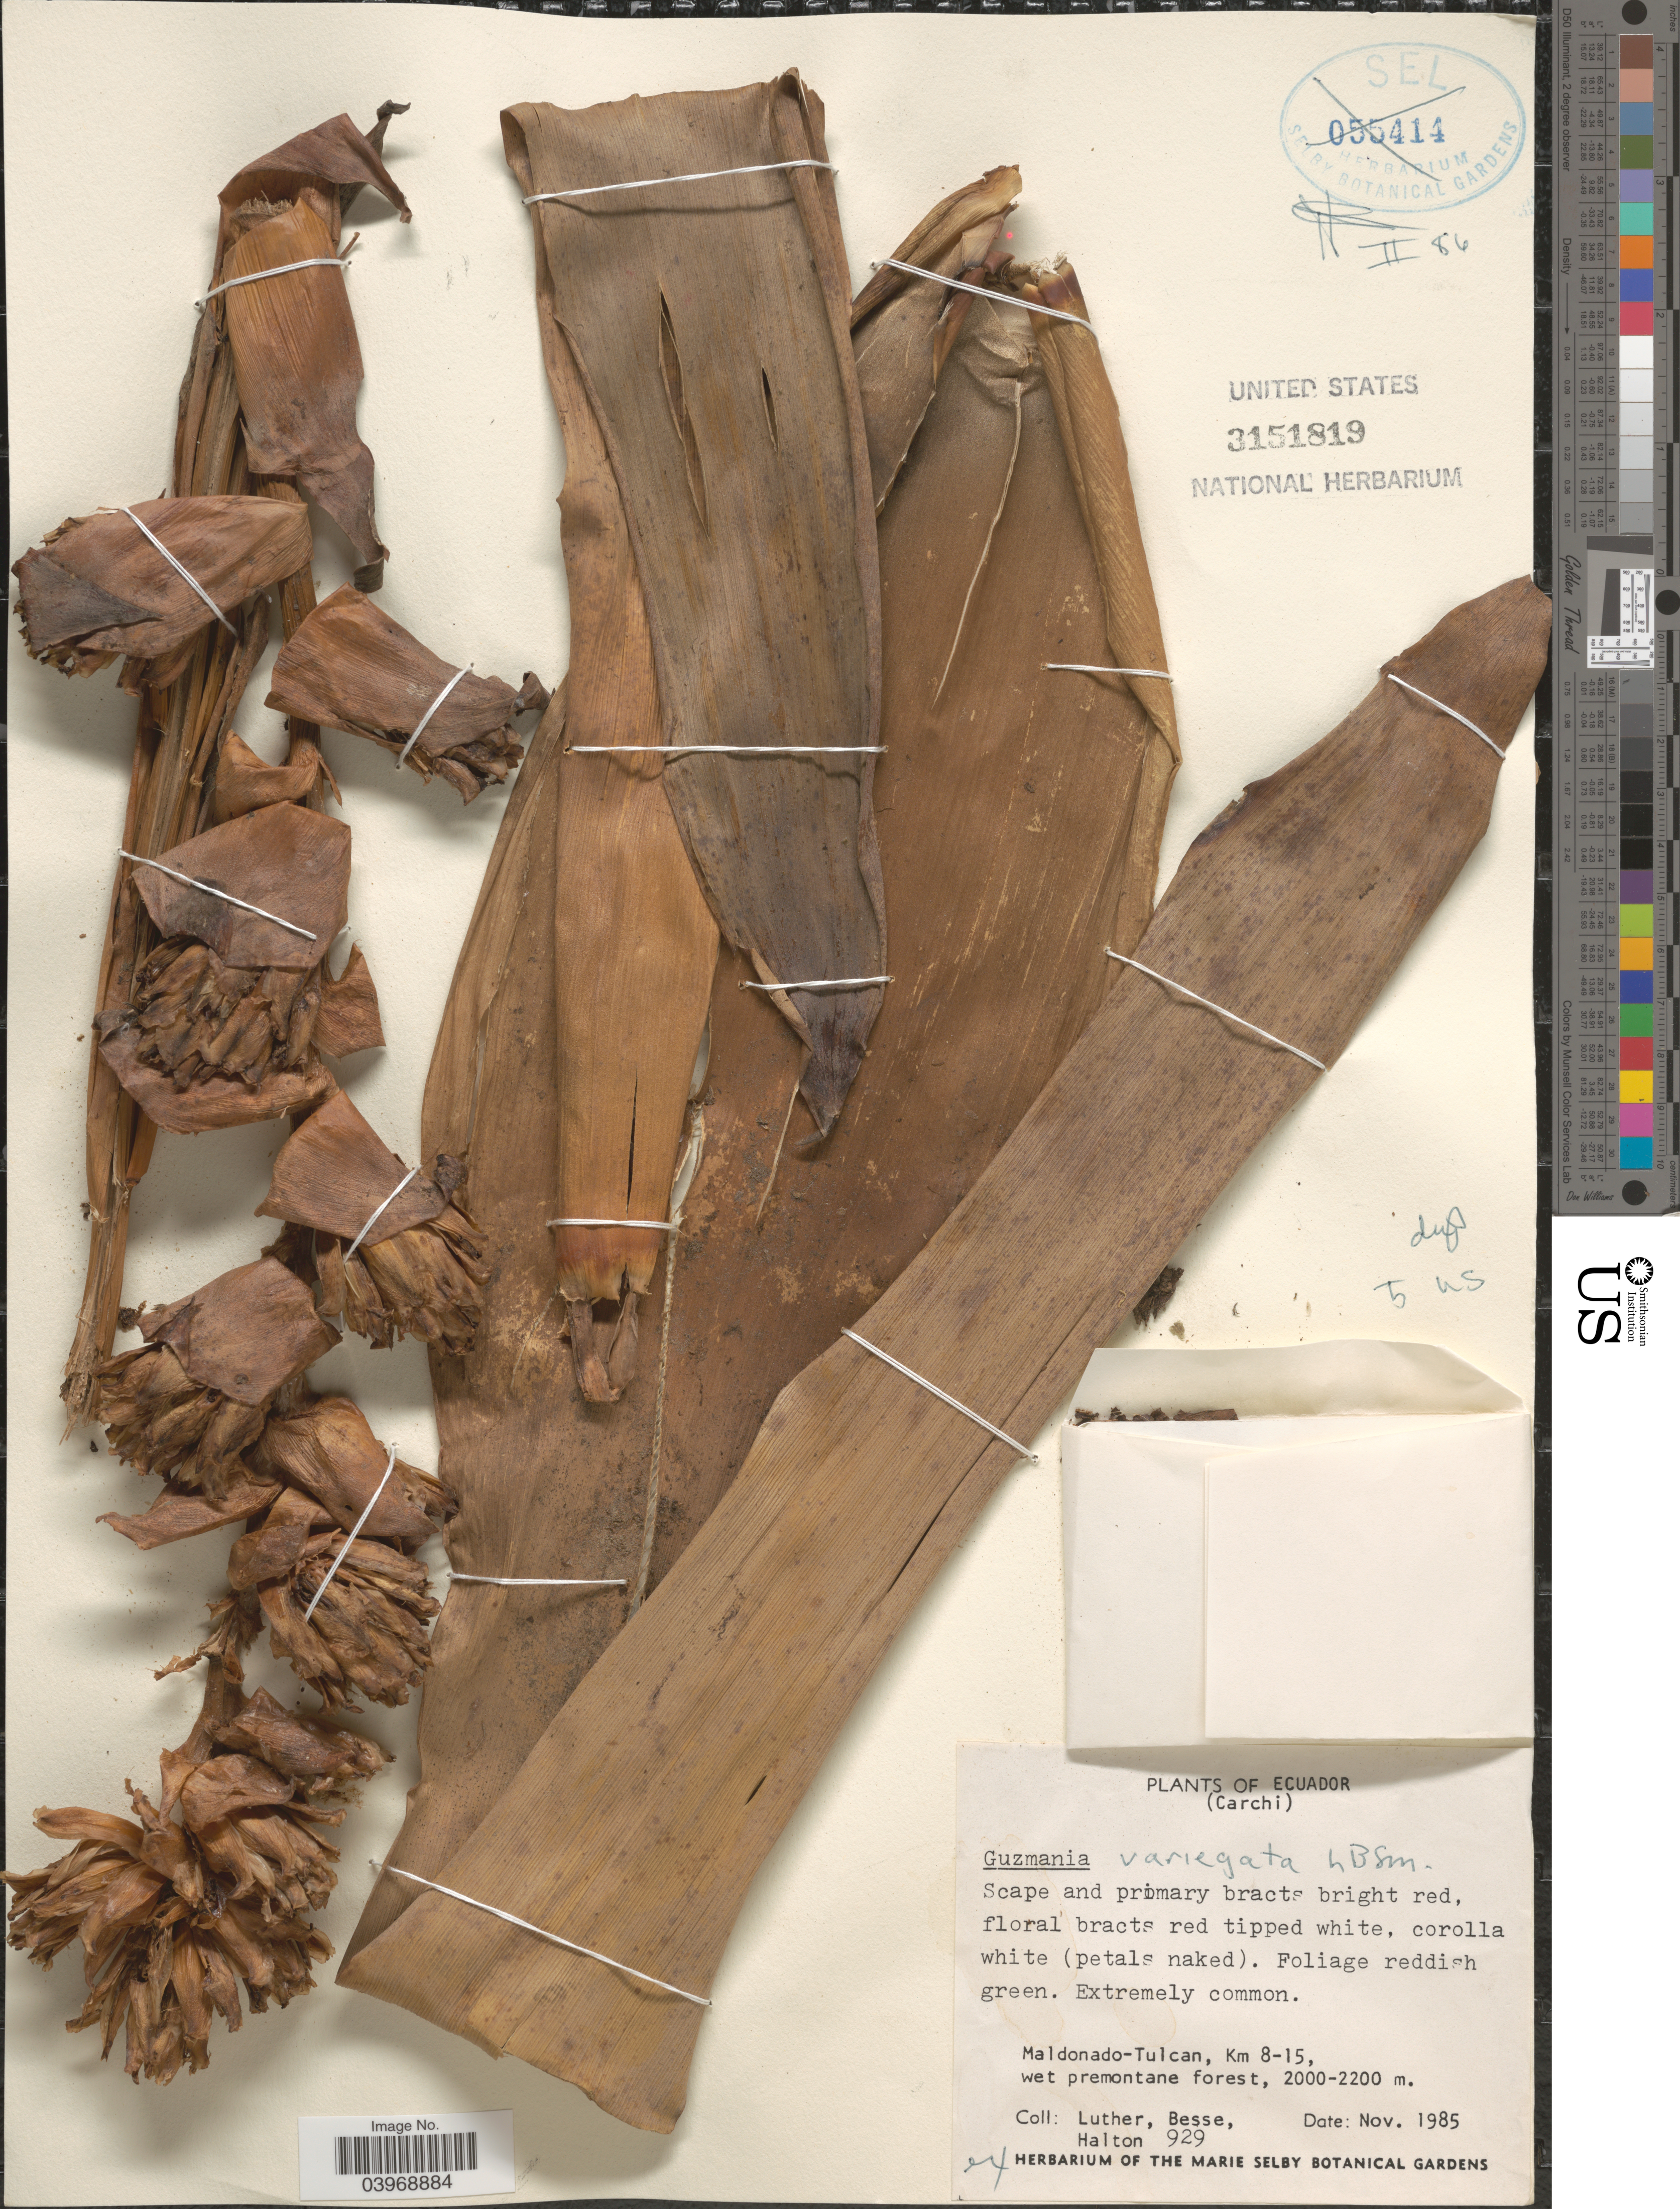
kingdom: Plantae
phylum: Tracheophyta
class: Liliopsida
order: Poales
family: Bromeliaceae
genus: Guzmania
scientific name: Guzmania variegata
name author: L.B. Sm.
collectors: -- Luther, -. Besse & -. Halton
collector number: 929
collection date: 1985-11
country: Ecuador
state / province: Carchi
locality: Maldonado-Tulcan, Km 8-15, wet premontane forest.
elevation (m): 2000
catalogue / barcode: US 3151819